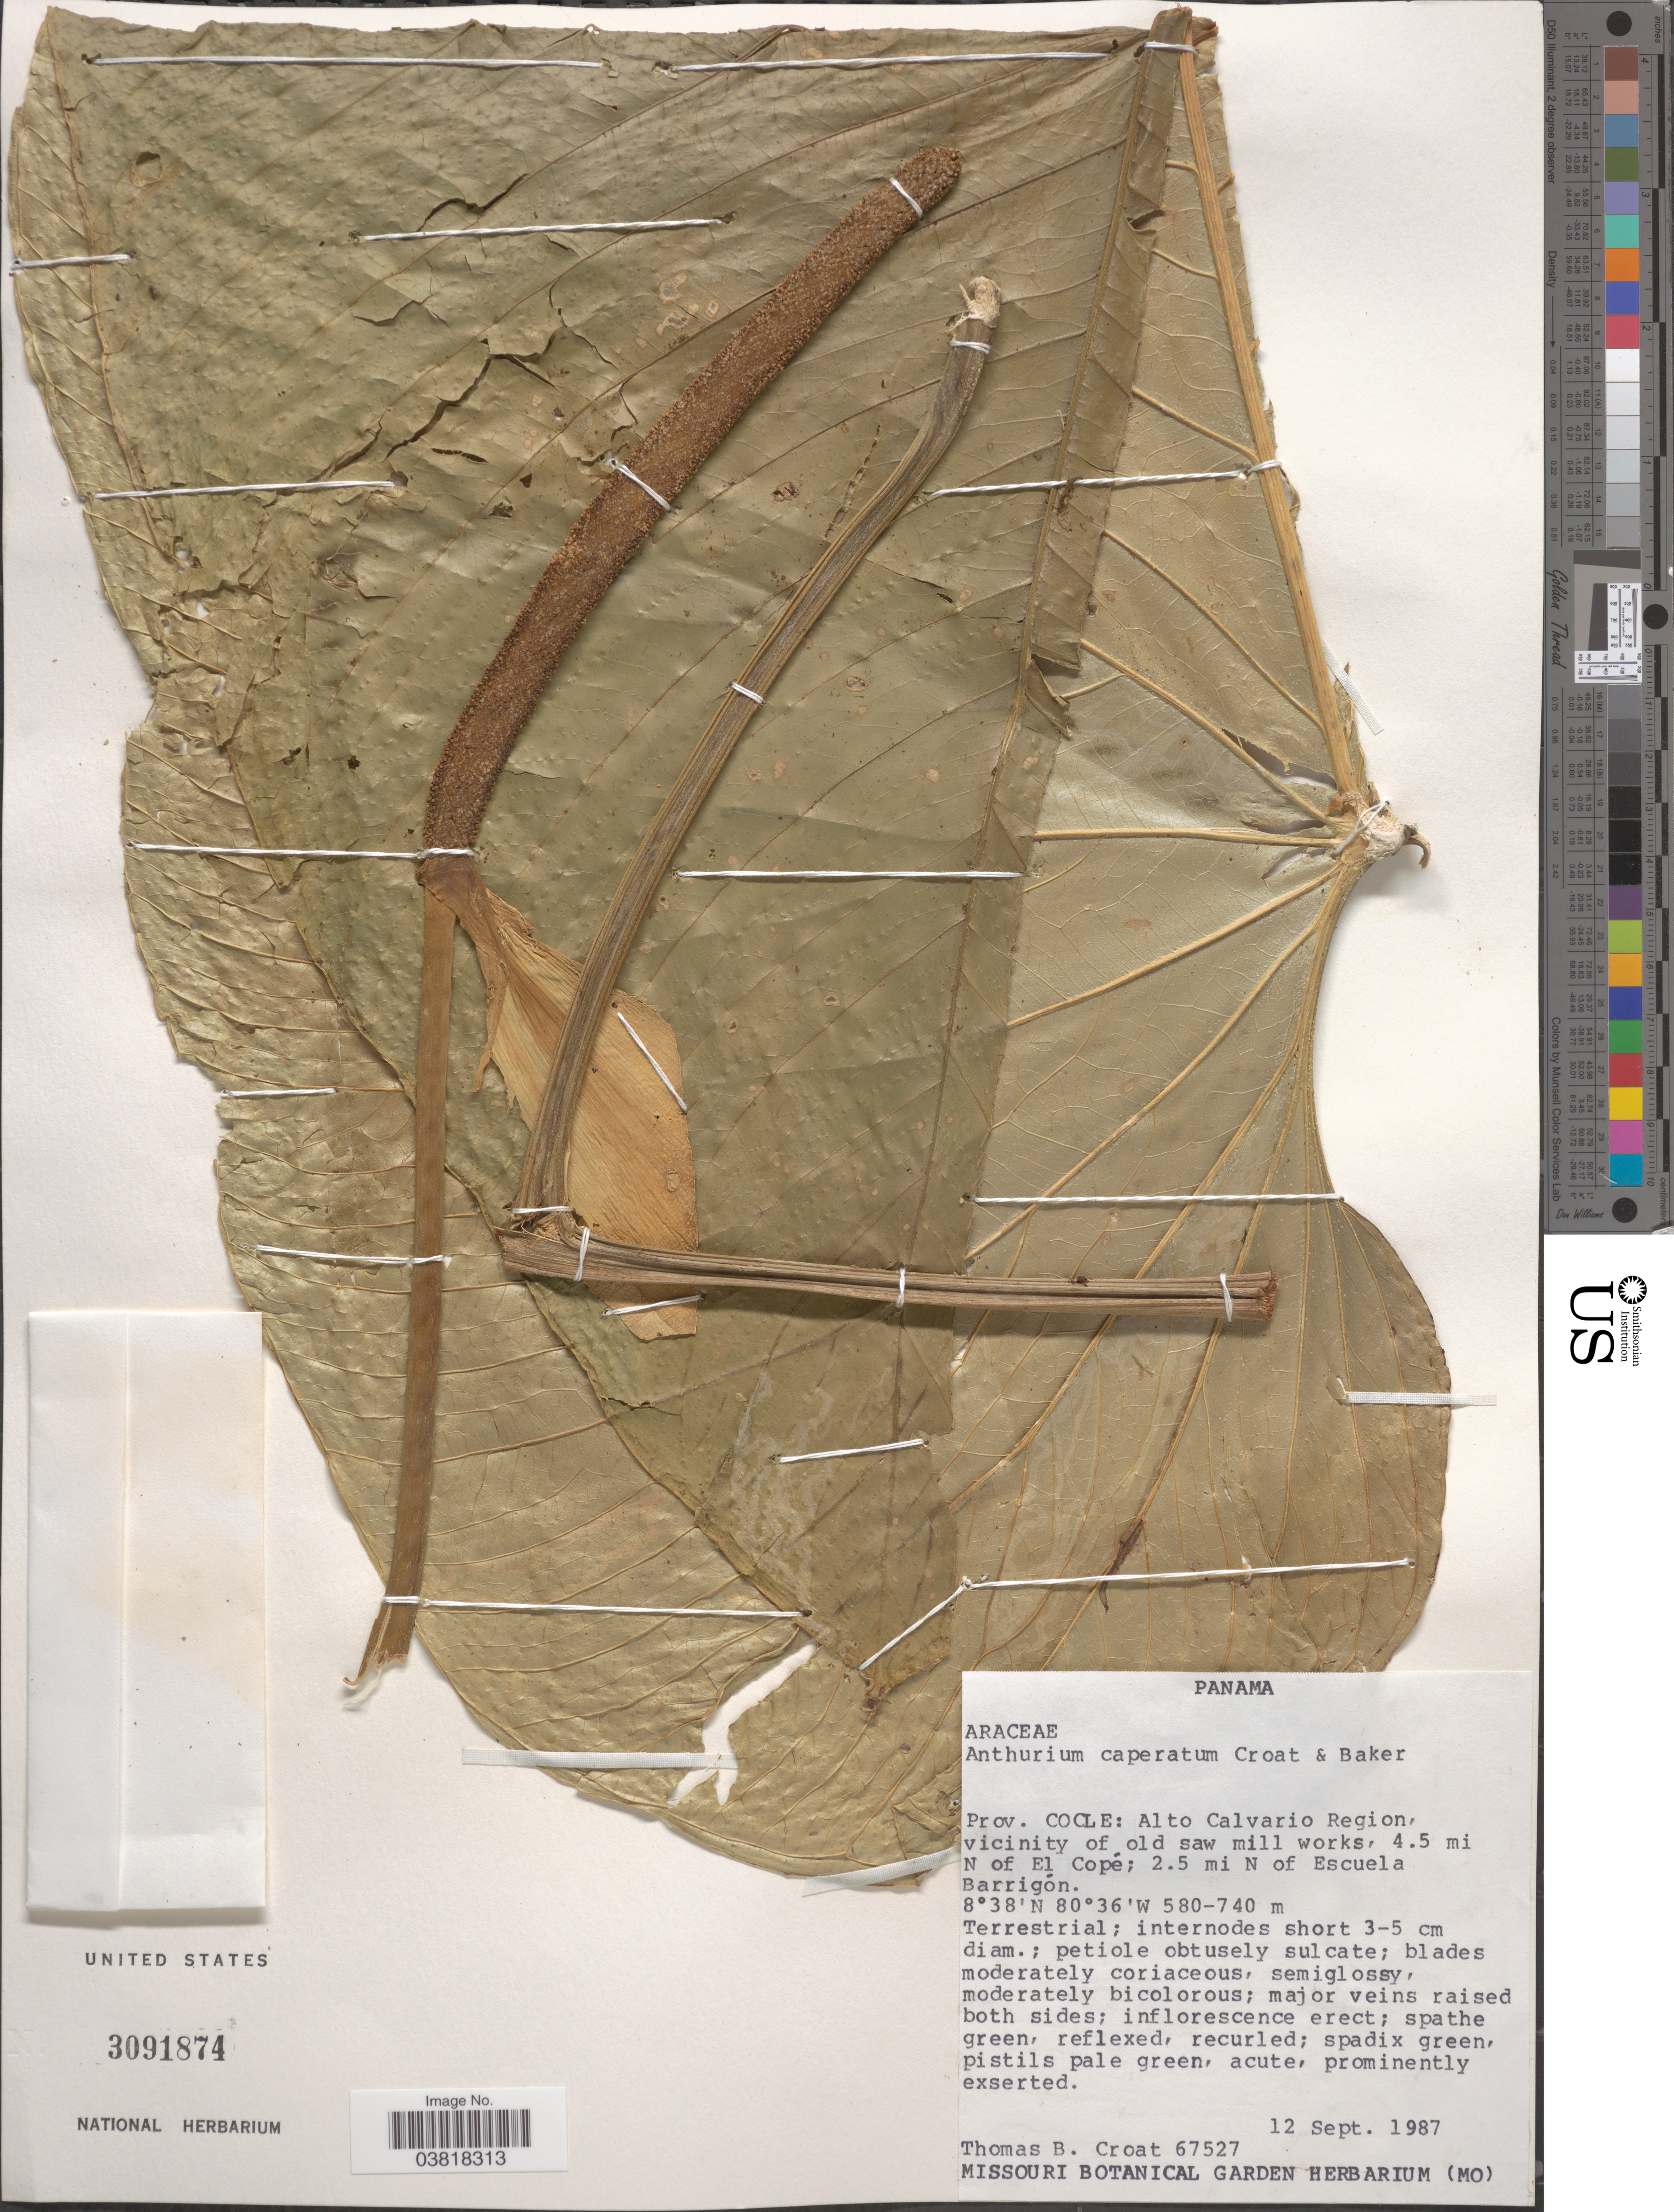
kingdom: Plantae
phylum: Tracheophyta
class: Liliopsida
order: Alismatales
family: Araceae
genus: Anthurium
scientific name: Anthurium caperatum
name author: Croat & R.A. Baker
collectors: T. B. Croat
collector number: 67527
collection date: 1987-09-12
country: Panama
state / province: Cocle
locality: Alto Calvario Region, vicinity of old saw mill works, 4.5 mi N of El Copé; 2.5 mi N of Escuela Barrigón.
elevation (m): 580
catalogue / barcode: US 3091874